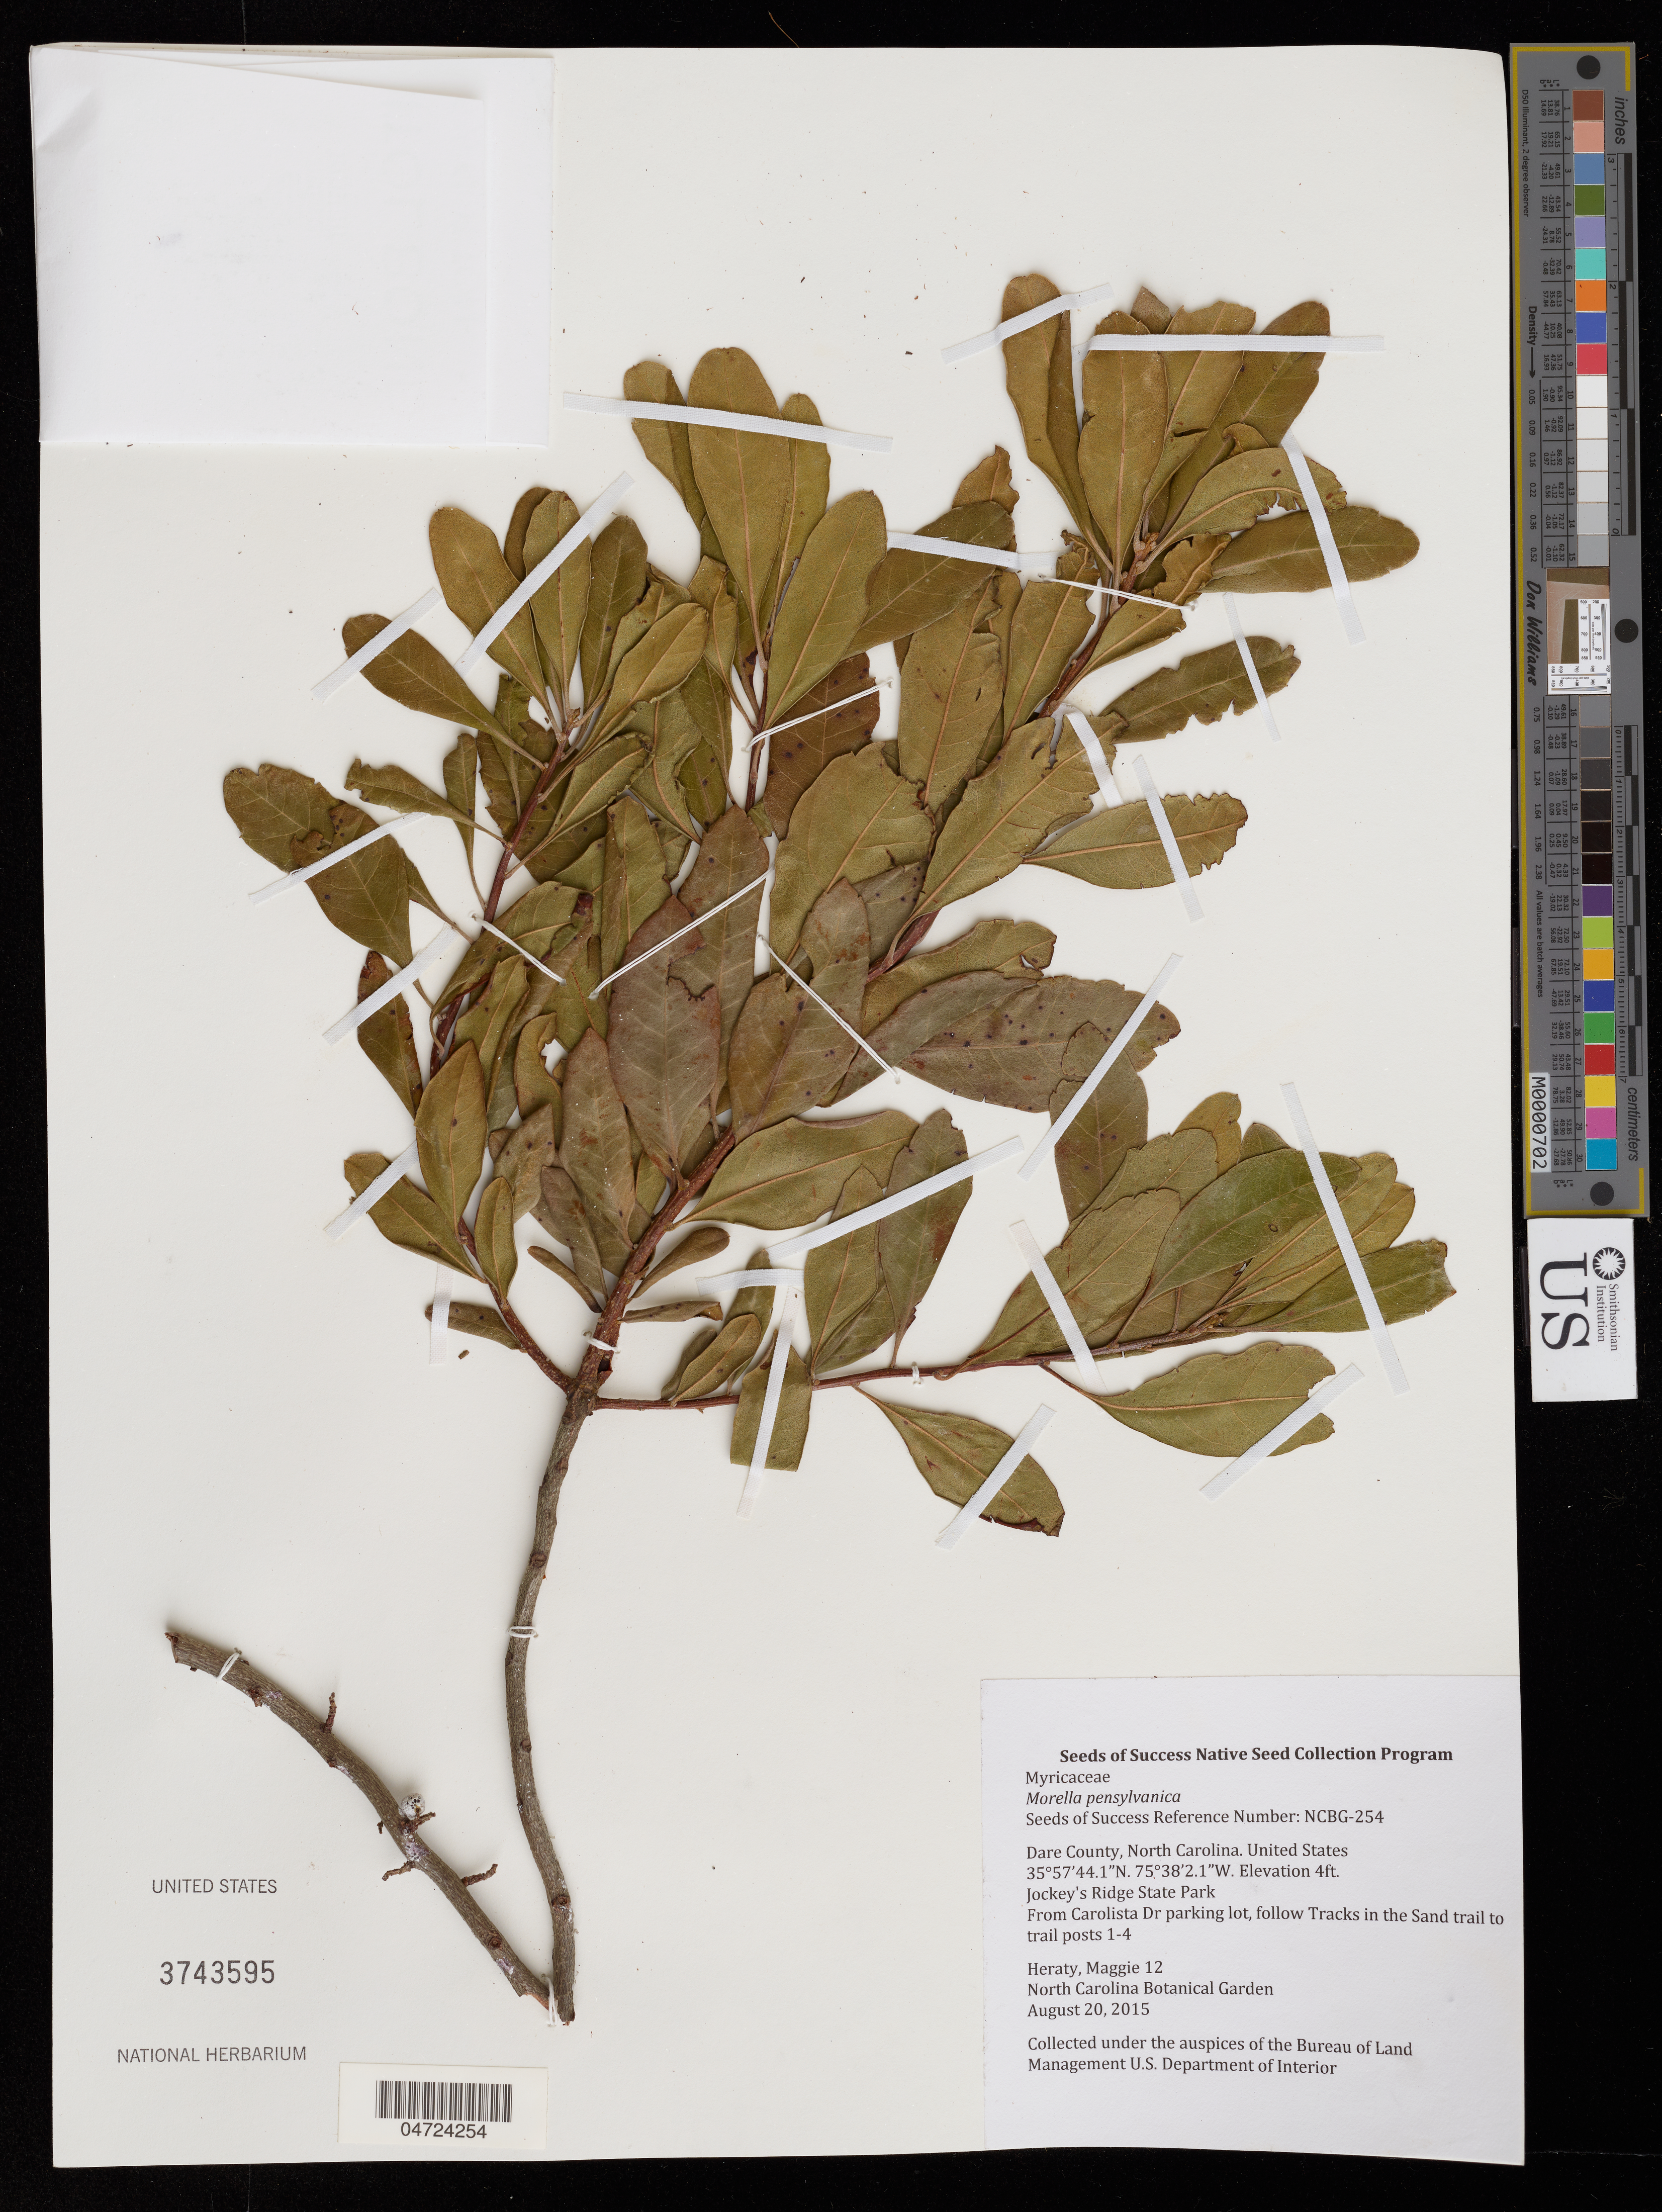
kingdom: Plantae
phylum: Tracheophyta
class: Magnoliopsida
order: Fagales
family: Myricaceae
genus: Morella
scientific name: Morella pensylvanica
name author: (Mirb.) Kartesz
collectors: M. Heraty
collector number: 12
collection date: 2015-08-20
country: United States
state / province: North Carolina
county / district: Dare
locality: Dare County. Jockey's Ridge State Park. From Carolista Dr parking lot, follow Tracks in the Sand trail to trail posts 1-4.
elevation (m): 1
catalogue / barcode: US 3743595